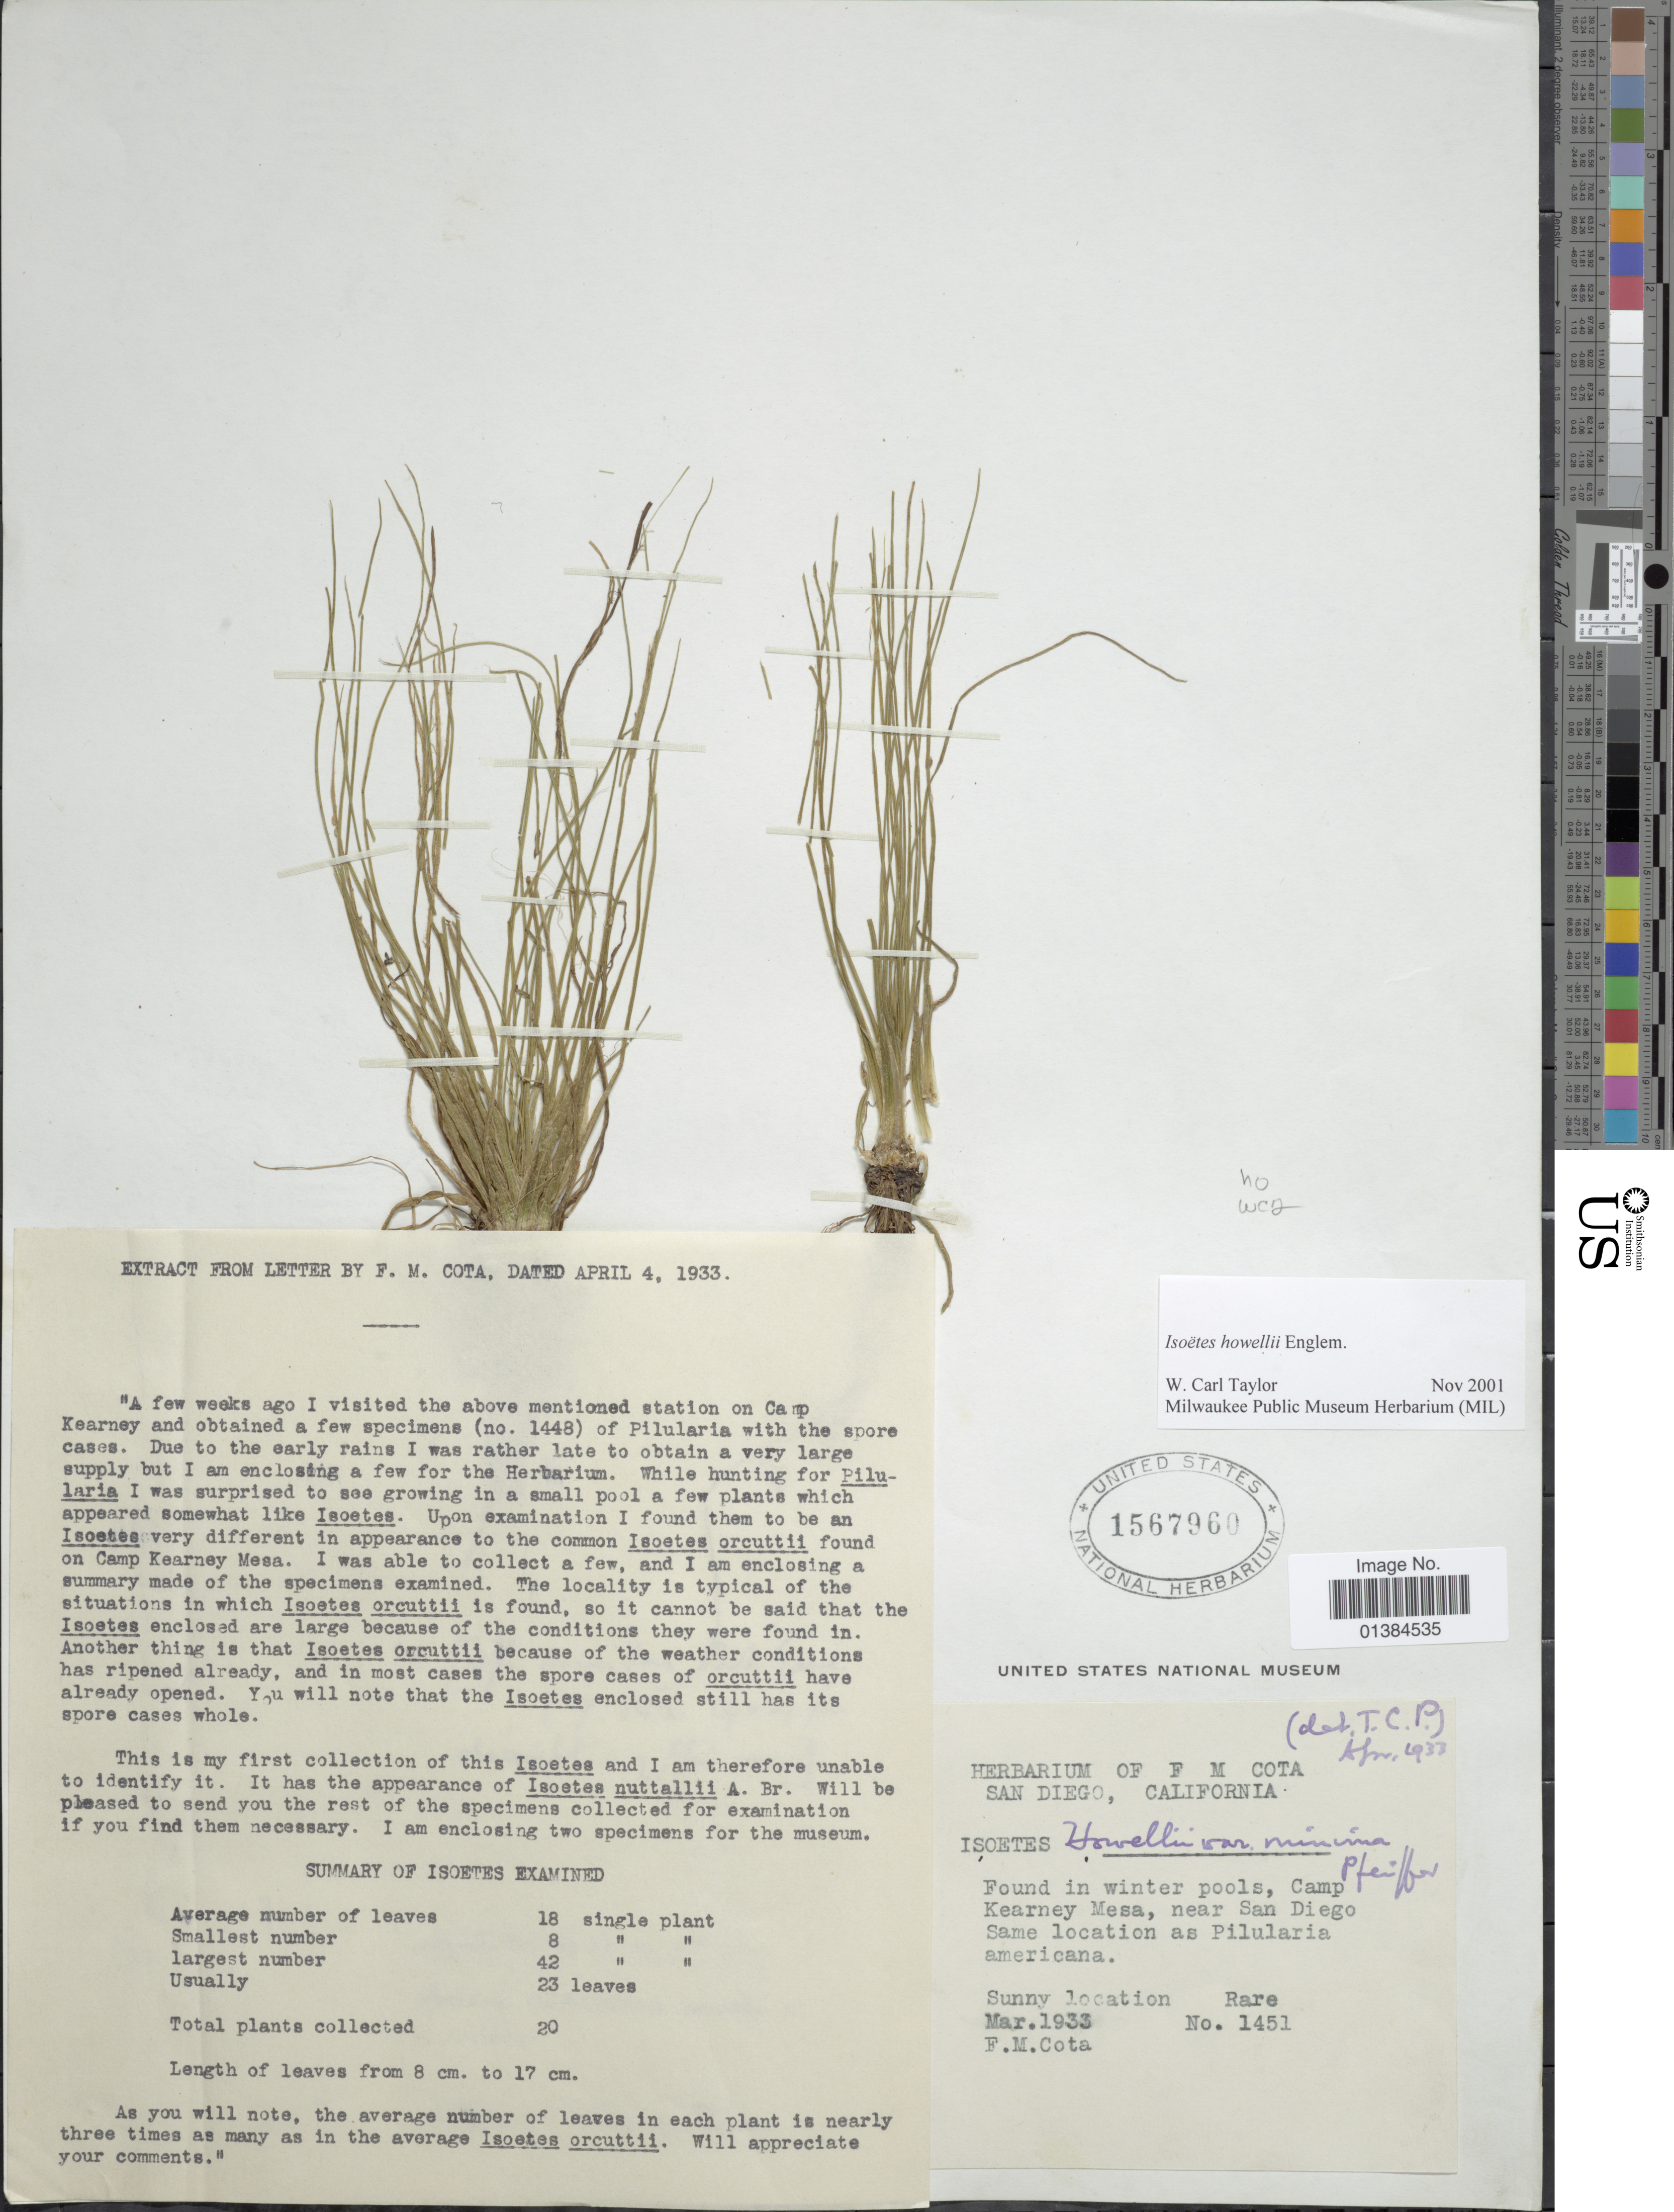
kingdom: Plantae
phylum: Tracheophyta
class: Lycopodiopsida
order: Isoetales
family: Isoetaceae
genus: Isoetes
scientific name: Isoetes howellii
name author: Engelm.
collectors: F. Cota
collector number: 1451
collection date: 1933-03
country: United States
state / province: California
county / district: San Diego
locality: San Diego. Found in winter pools, Camp Kearney Mesa, near San Diego Same location as Pilularia americana.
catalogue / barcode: US 1567960